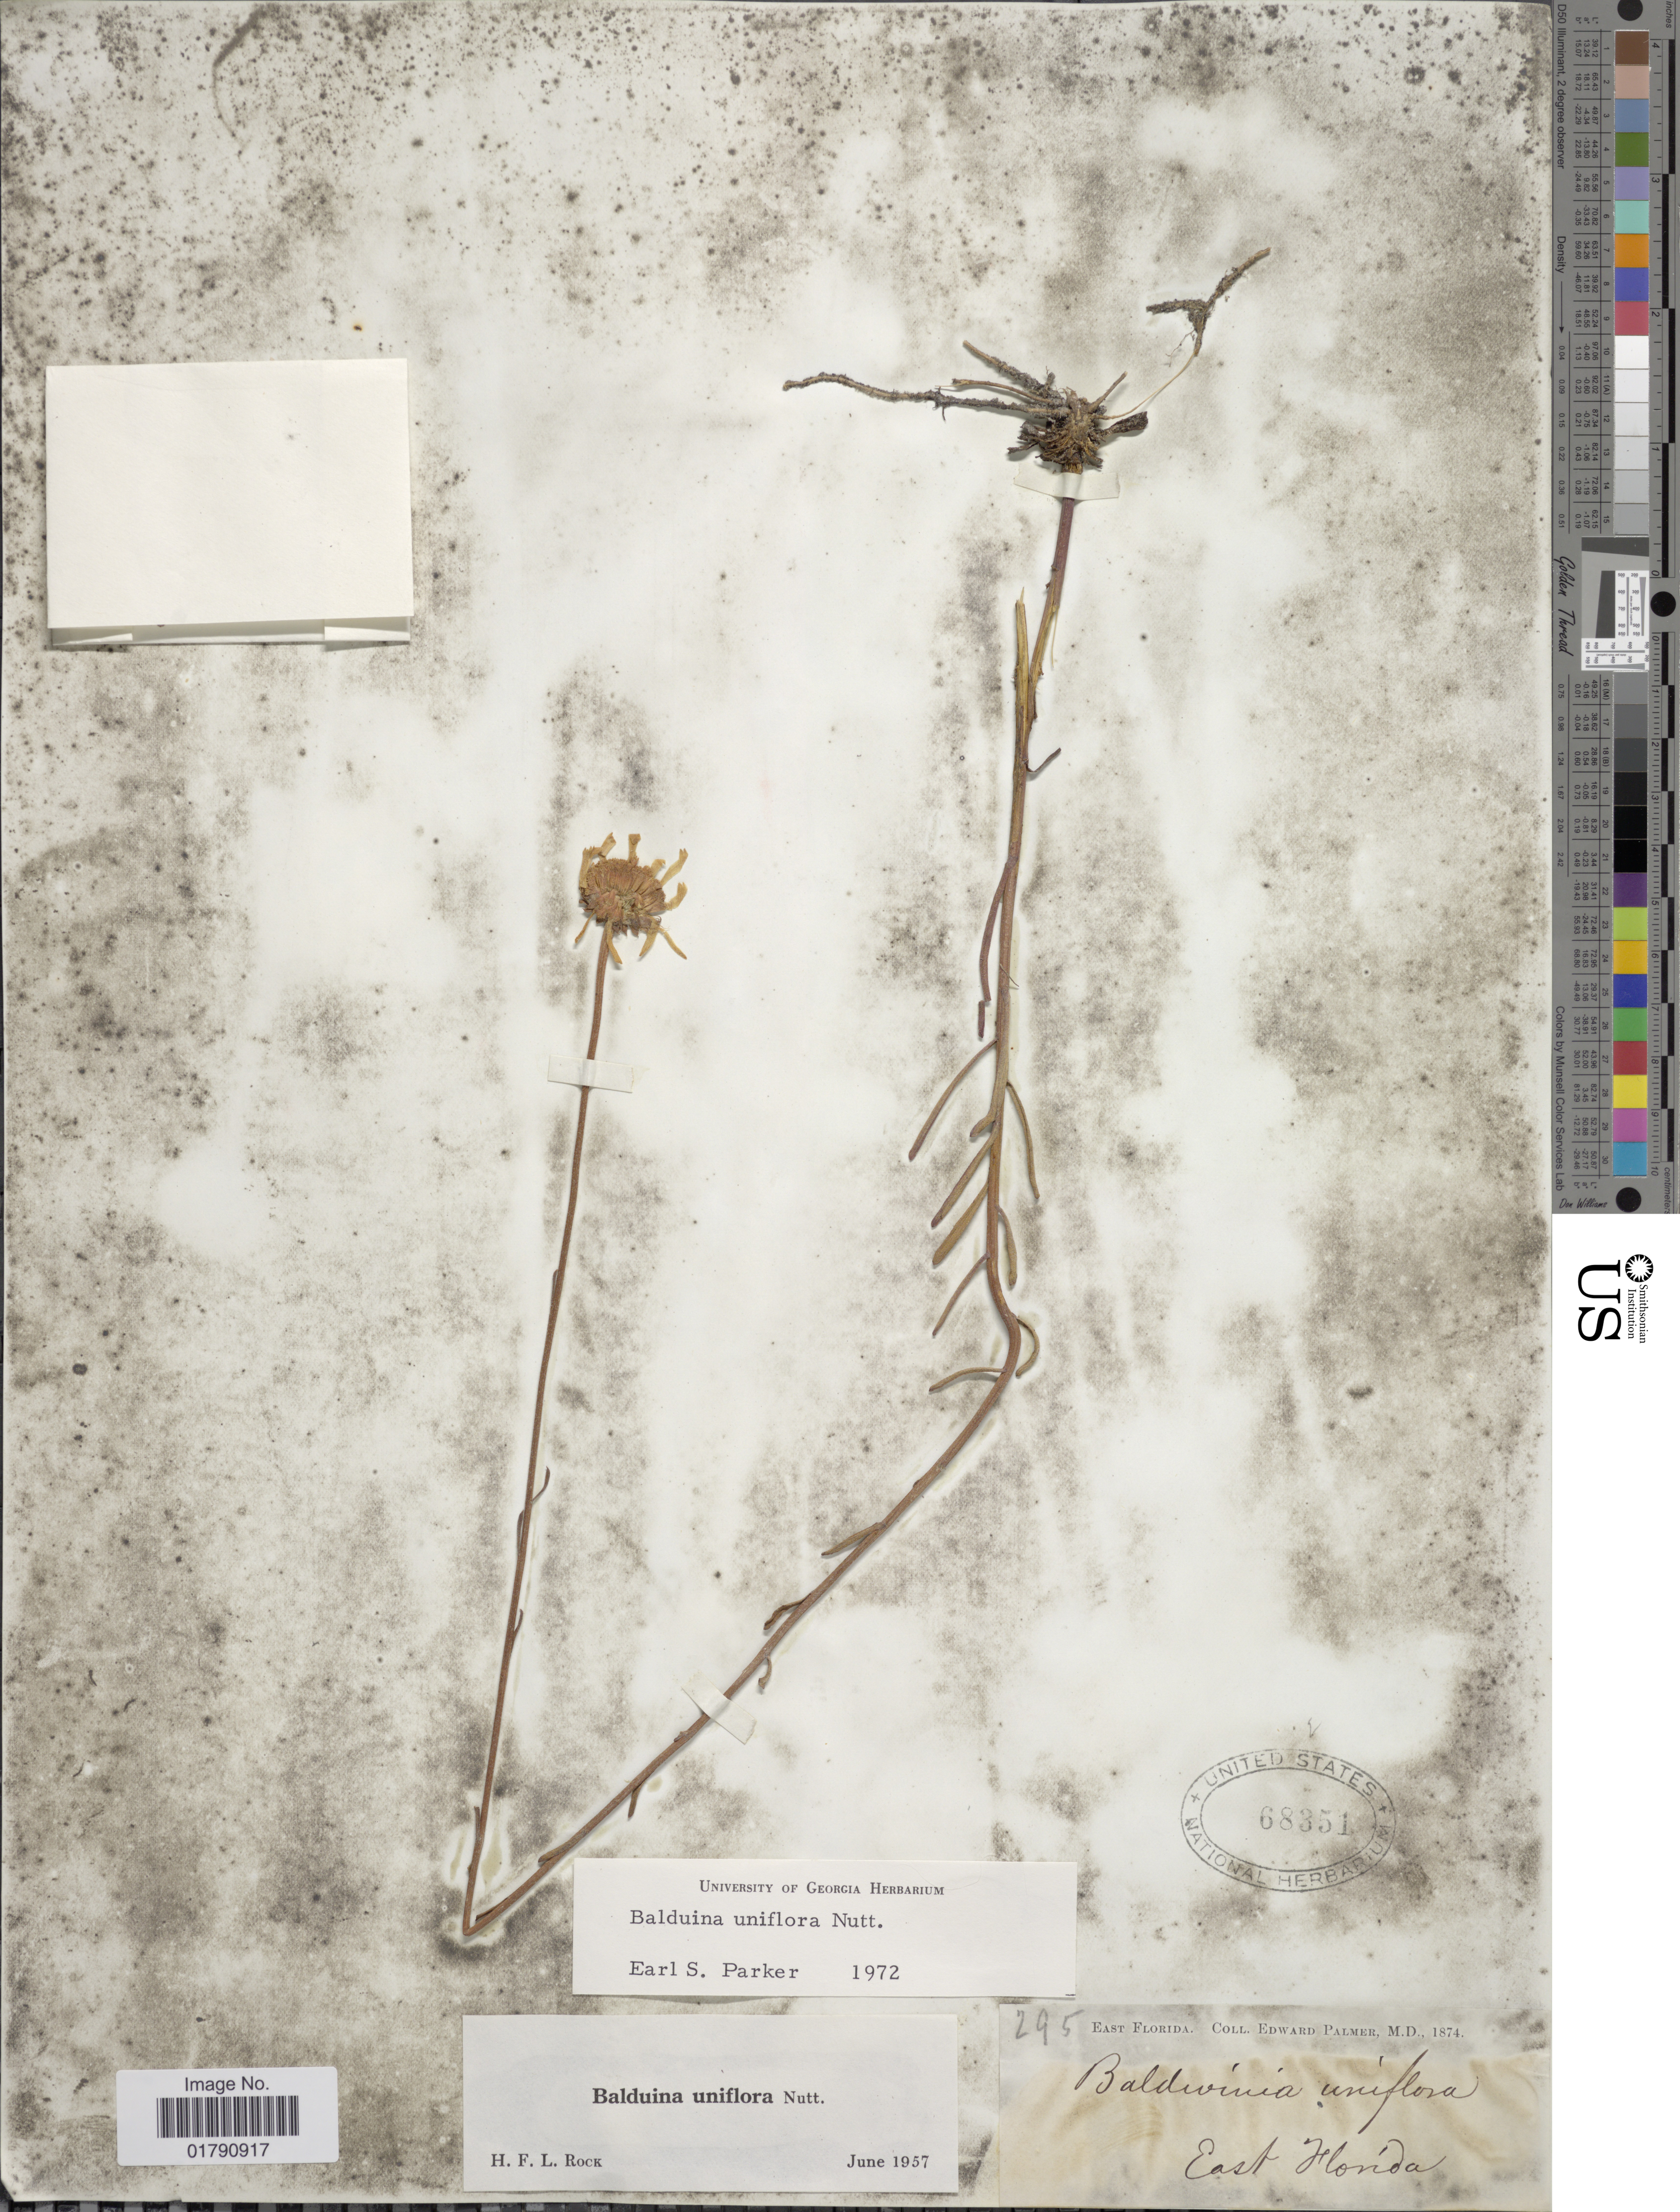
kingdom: Plantae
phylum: Tracheophyta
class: Magnoliopsida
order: Asterales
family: Asteraceae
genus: Balduina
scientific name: Balduina uniflora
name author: Nutt.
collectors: E. Palmer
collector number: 295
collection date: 1874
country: United States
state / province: Florida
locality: East Florida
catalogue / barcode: US 68351